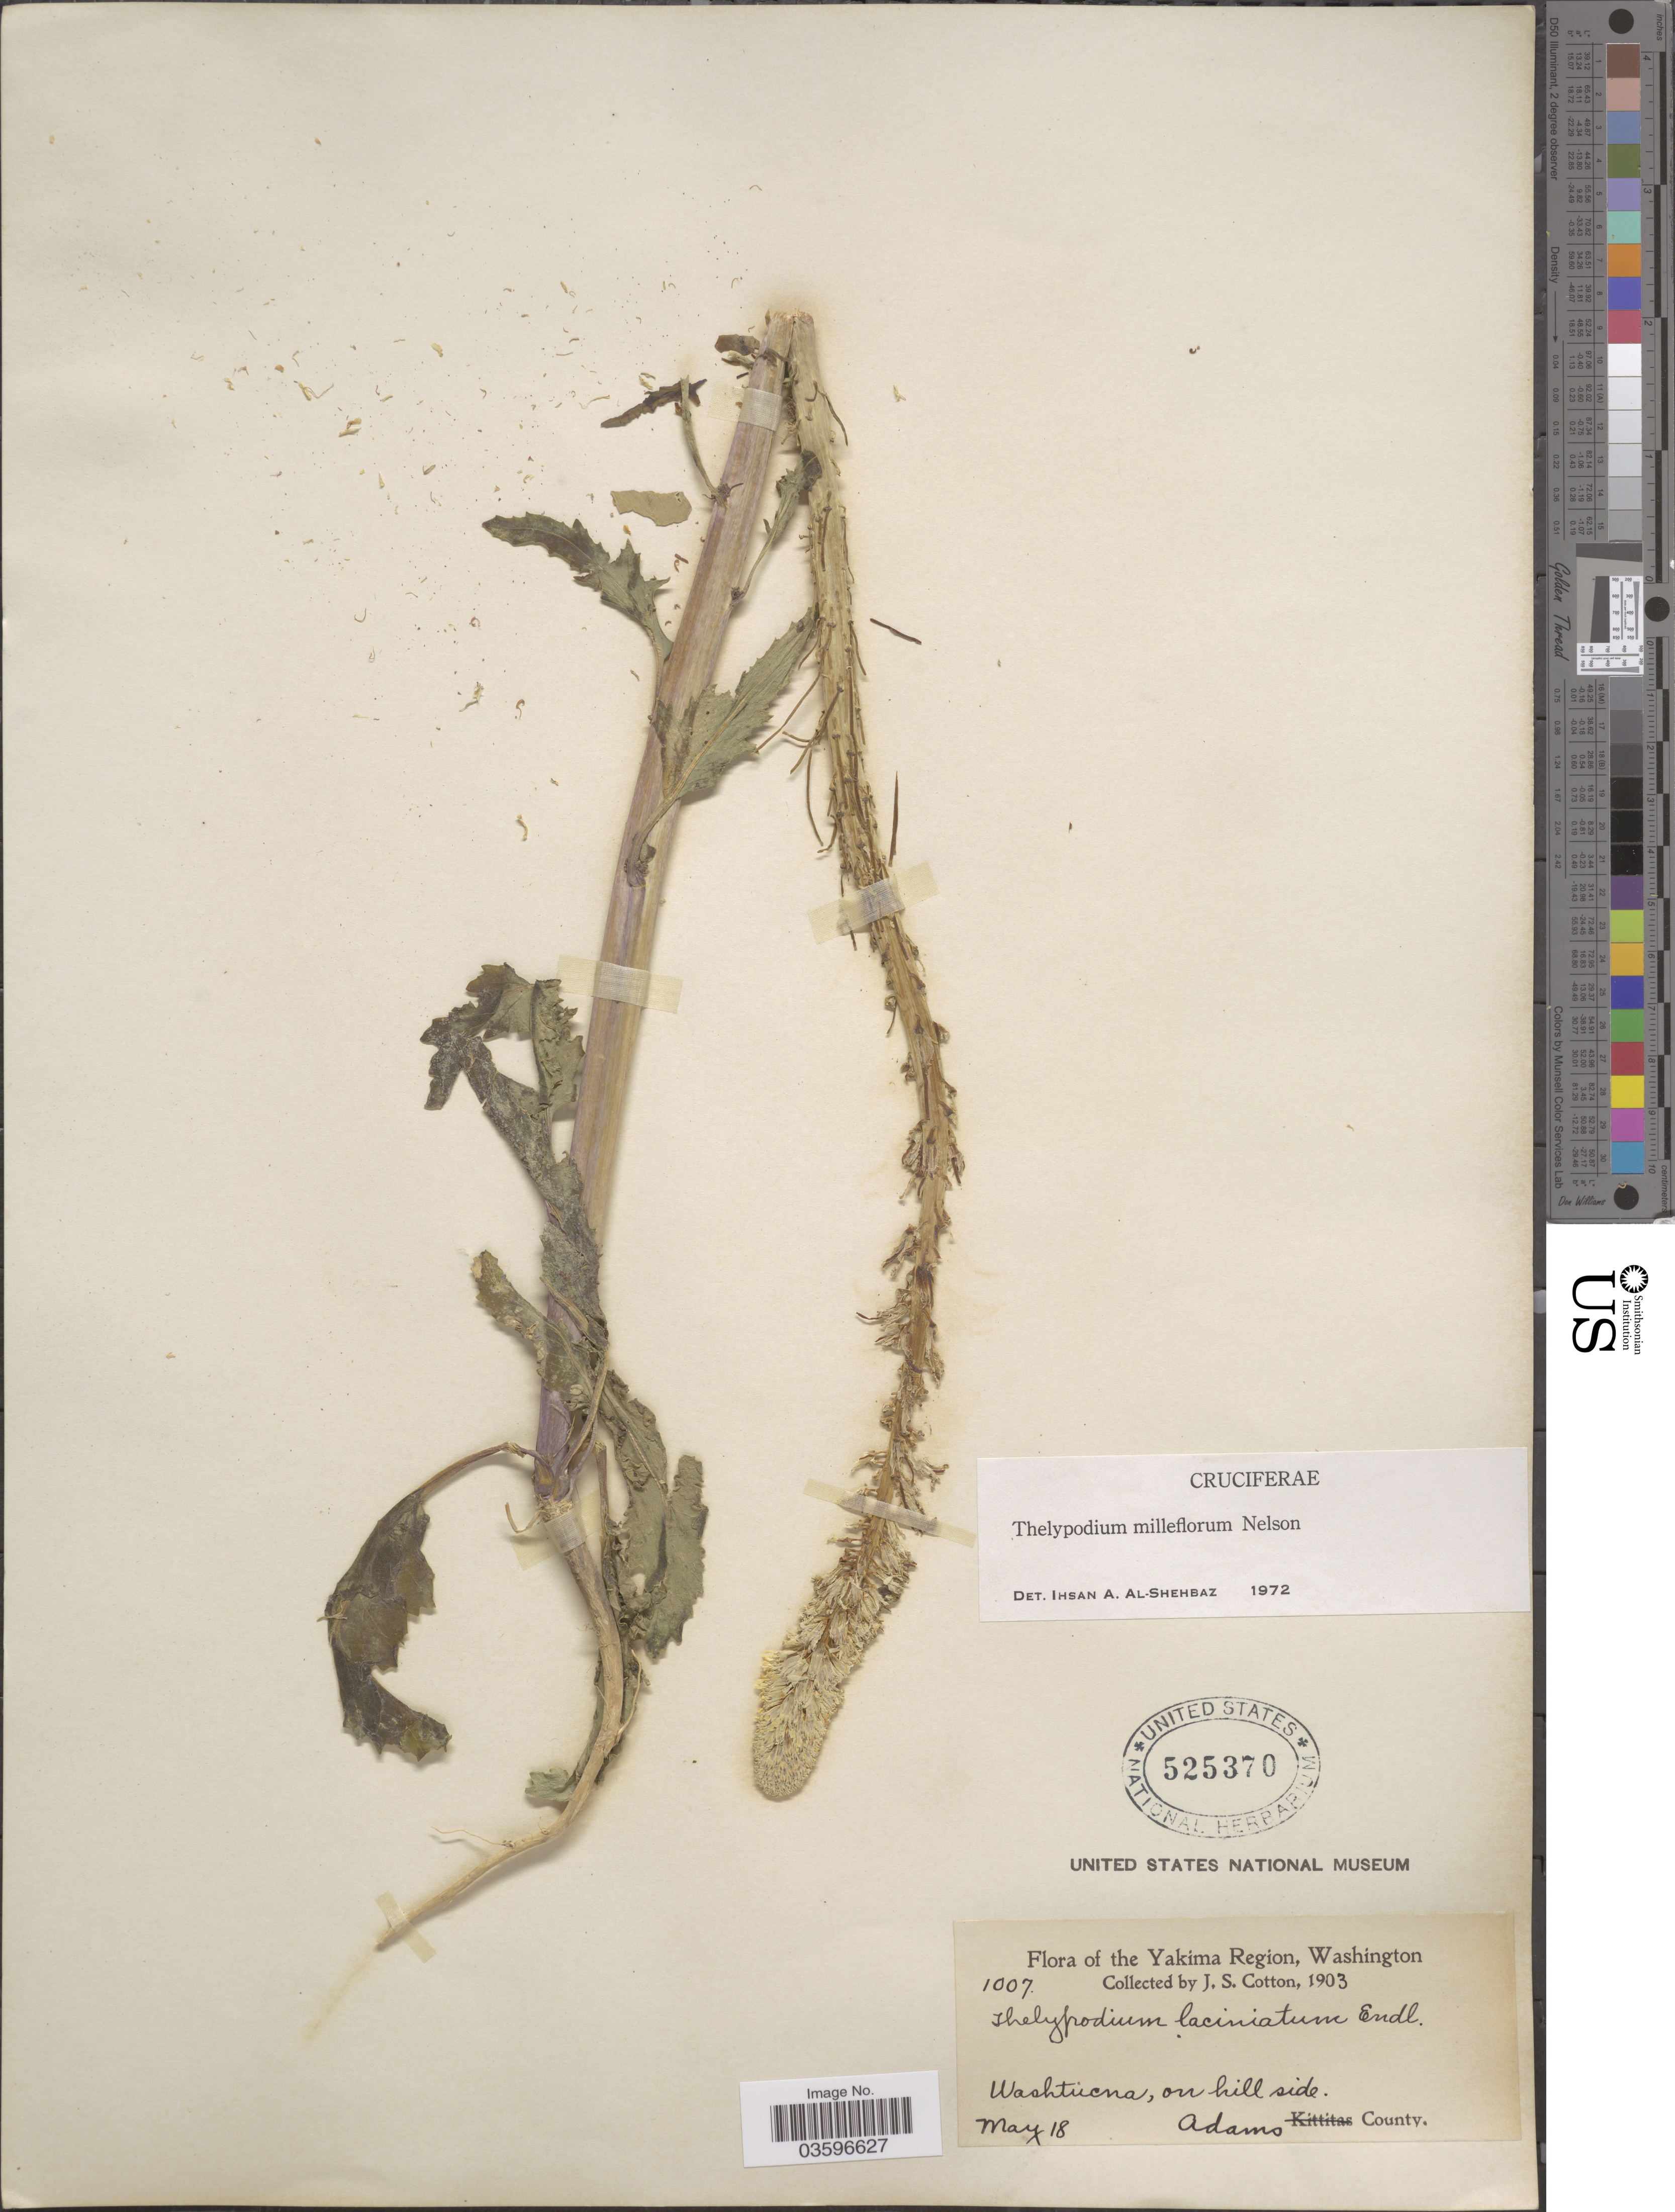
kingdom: Plantae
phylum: Tracheophyta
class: Magnoliopsida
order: Brassicales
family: Brassicaceae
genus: Thelypodium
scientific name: Thelypodium milleflorum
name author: A. Nelson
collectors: J. S. Cotton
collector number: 1007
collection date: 1903-05-18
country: United States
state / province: Washington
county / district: Adams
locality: The Yakima Region. Washtucna, on hill side. Adams County.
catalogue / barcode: US 525370